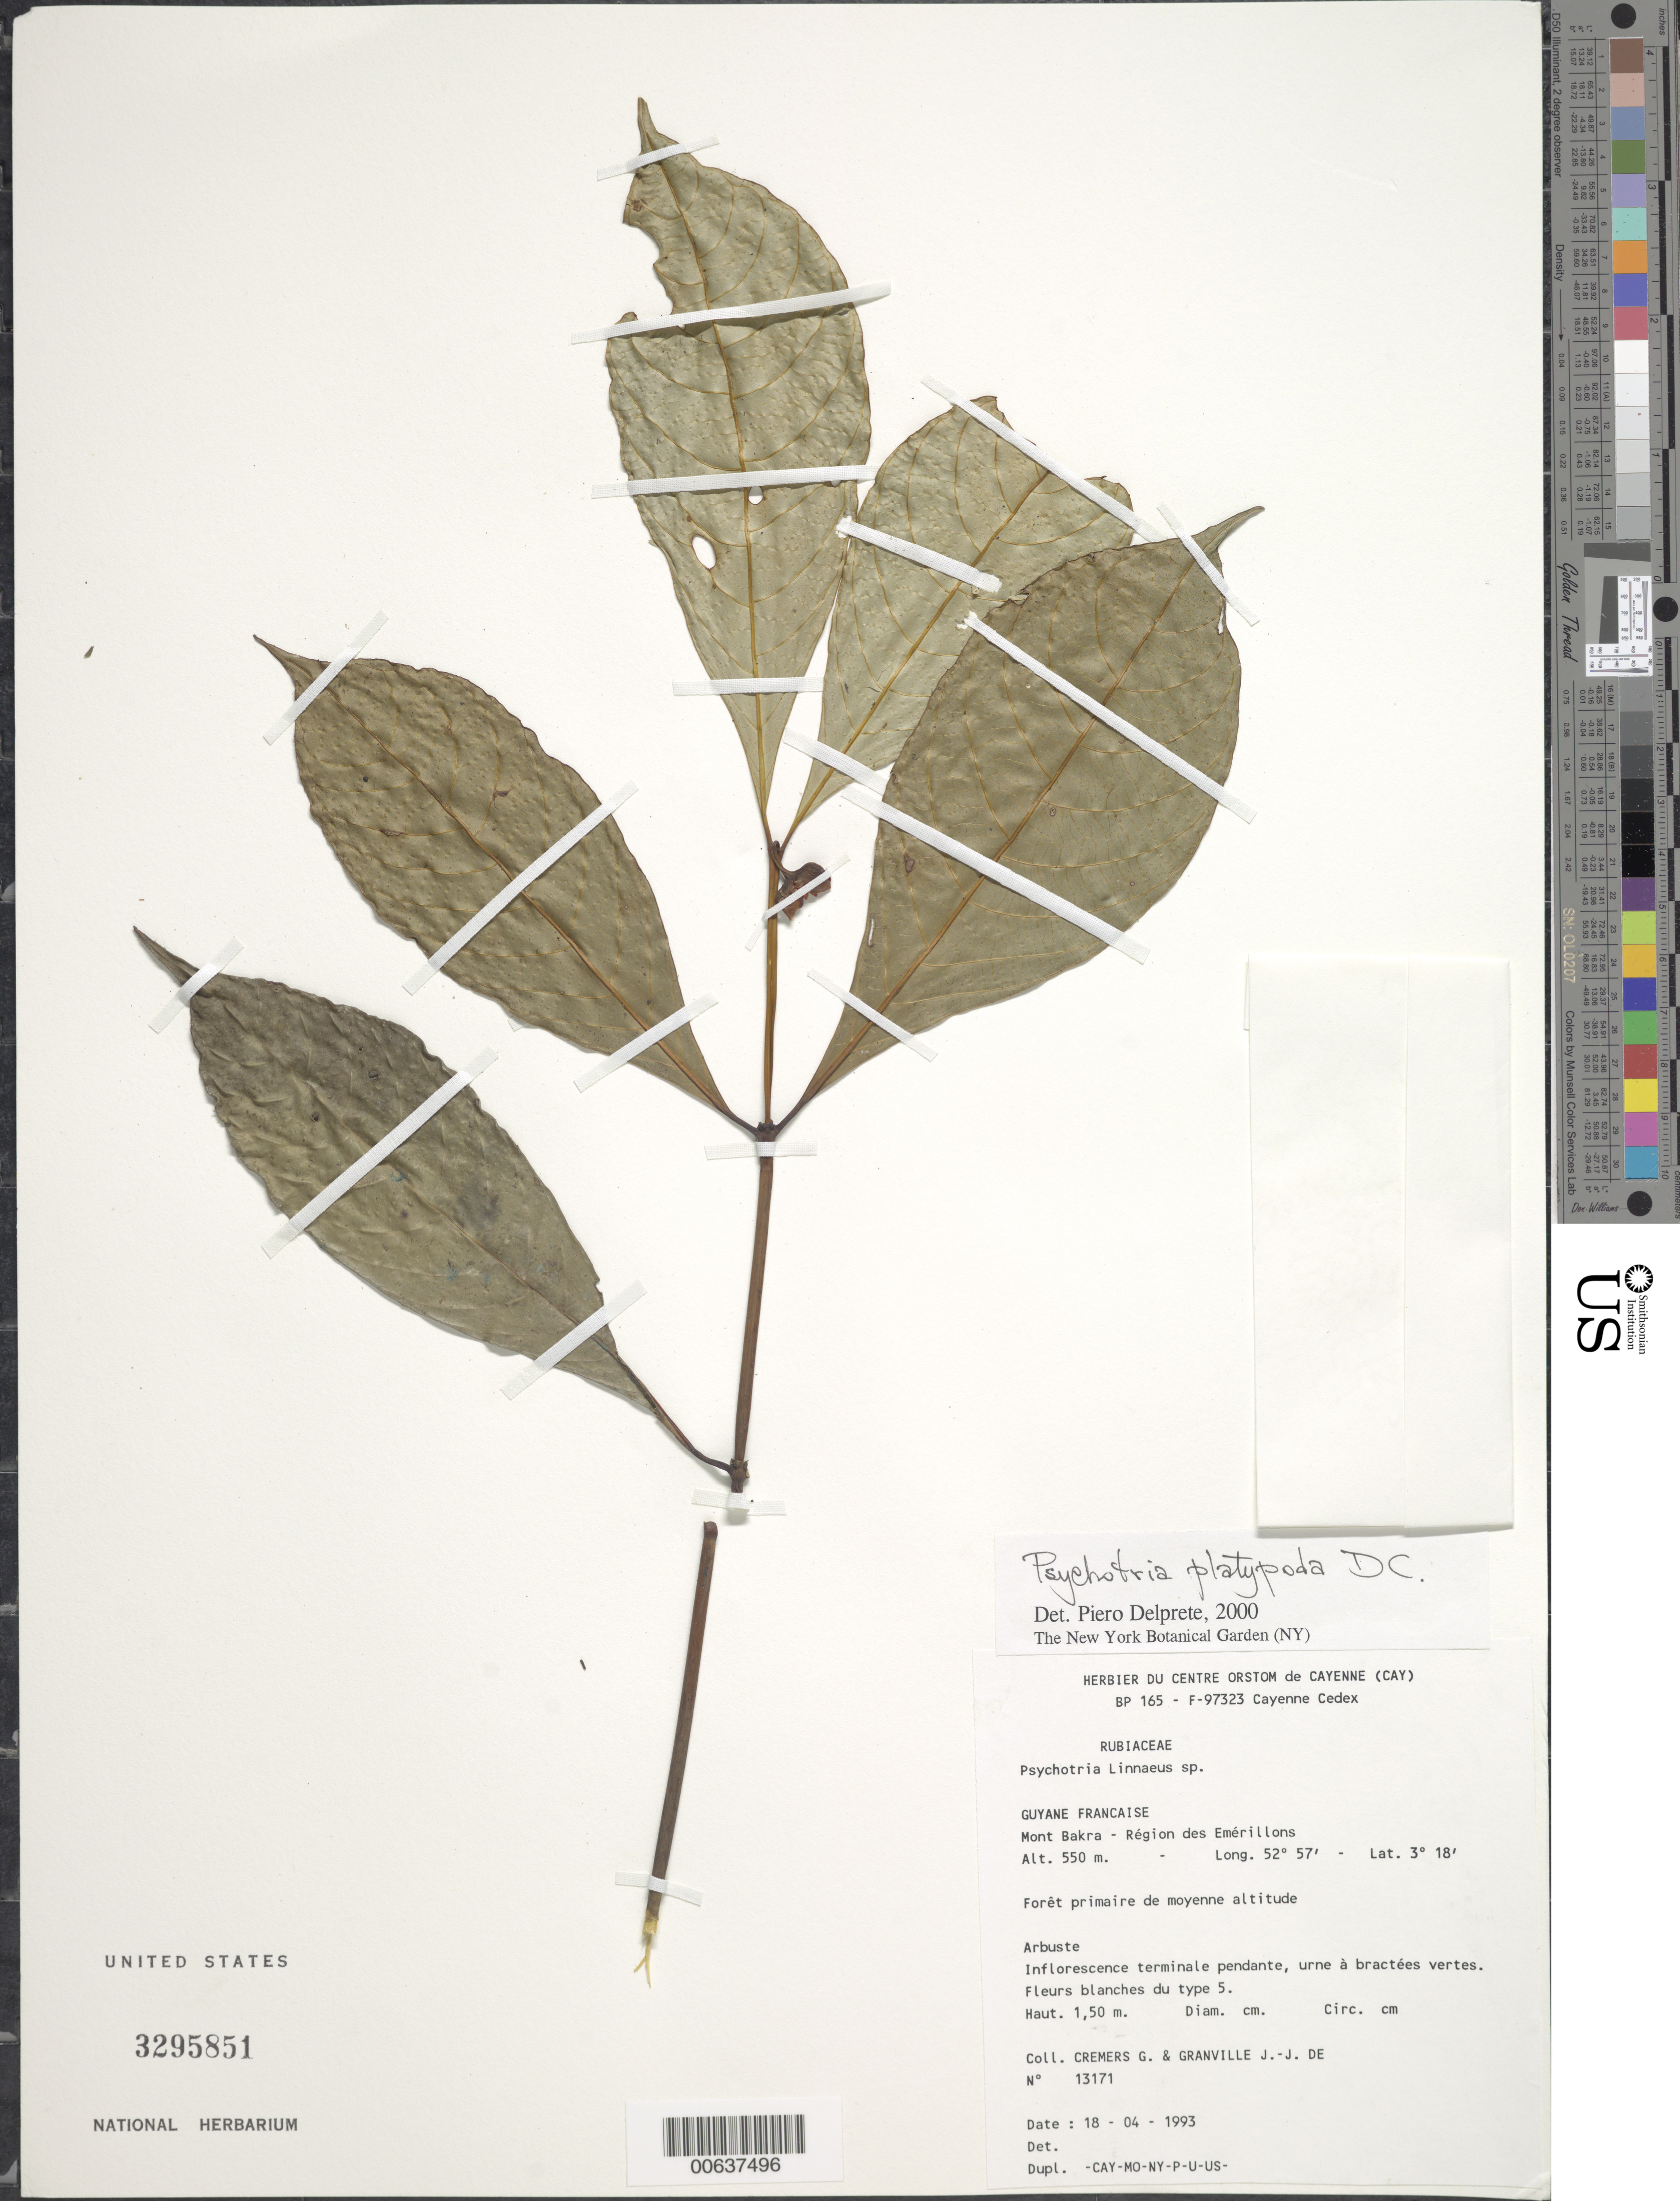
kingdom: Plantae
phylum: Tracheophyta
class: Magnoliopsida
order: Gentianales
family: Rubiaceae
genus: Palicourea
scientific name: Palicourea dichotoma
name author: (Rudge) Delprete & J.H. Kirkbr.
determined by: Kirkbride, J. H., Jr.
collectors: G. Cremers & J.-J. de Granville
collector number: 13171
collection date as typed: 18-Apr-93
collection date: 1993-04-18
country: French Guiana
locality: Mont Bakra, région des Emérillons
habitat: Foret primaire de moyenne altitude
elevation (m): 550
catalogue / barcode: US 3295851